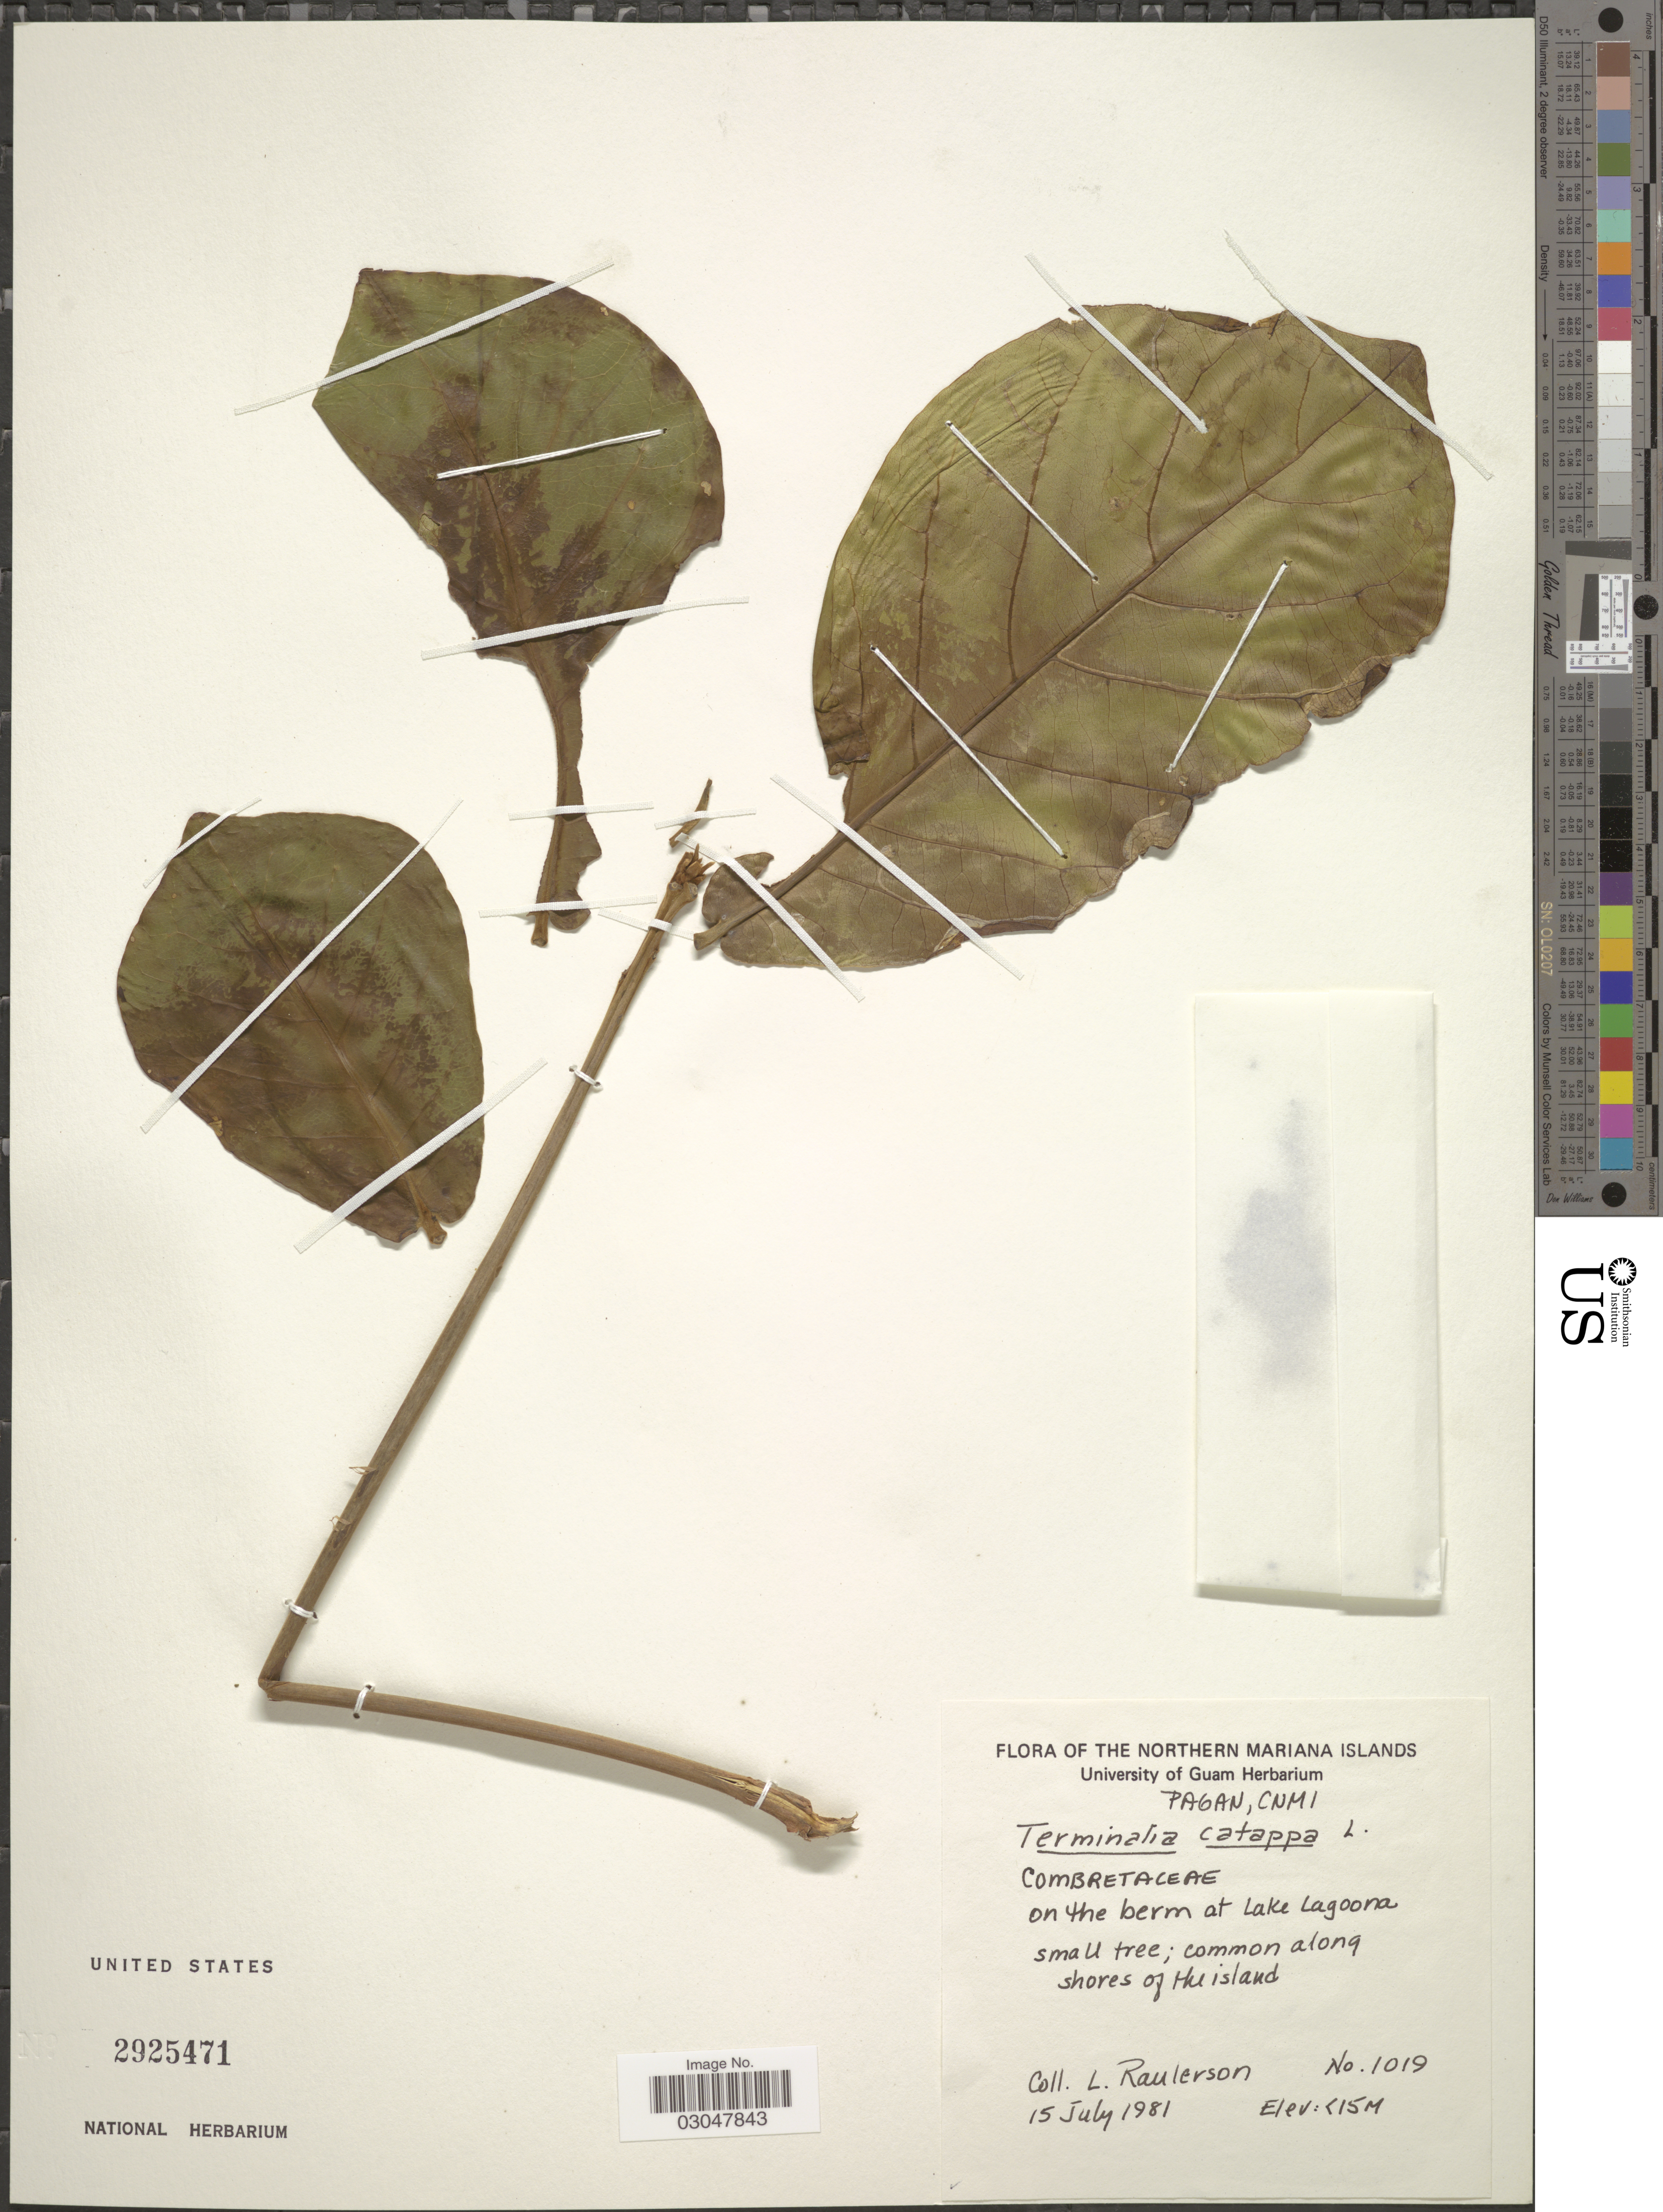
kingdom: Plantae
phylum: Tracheophyta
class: Magnoliopsida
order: Myrtales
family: Combretaceae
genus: Terminalia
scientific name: Terminalia catappa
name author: L.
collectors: L. Raulerson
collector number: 1019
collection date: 1981-07-15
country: Northern Mariana Islands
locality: Pagan, CNMI. On the berm at Lake Lagoona. Common along shores of the island.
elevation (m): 15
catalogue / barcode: US 2925471